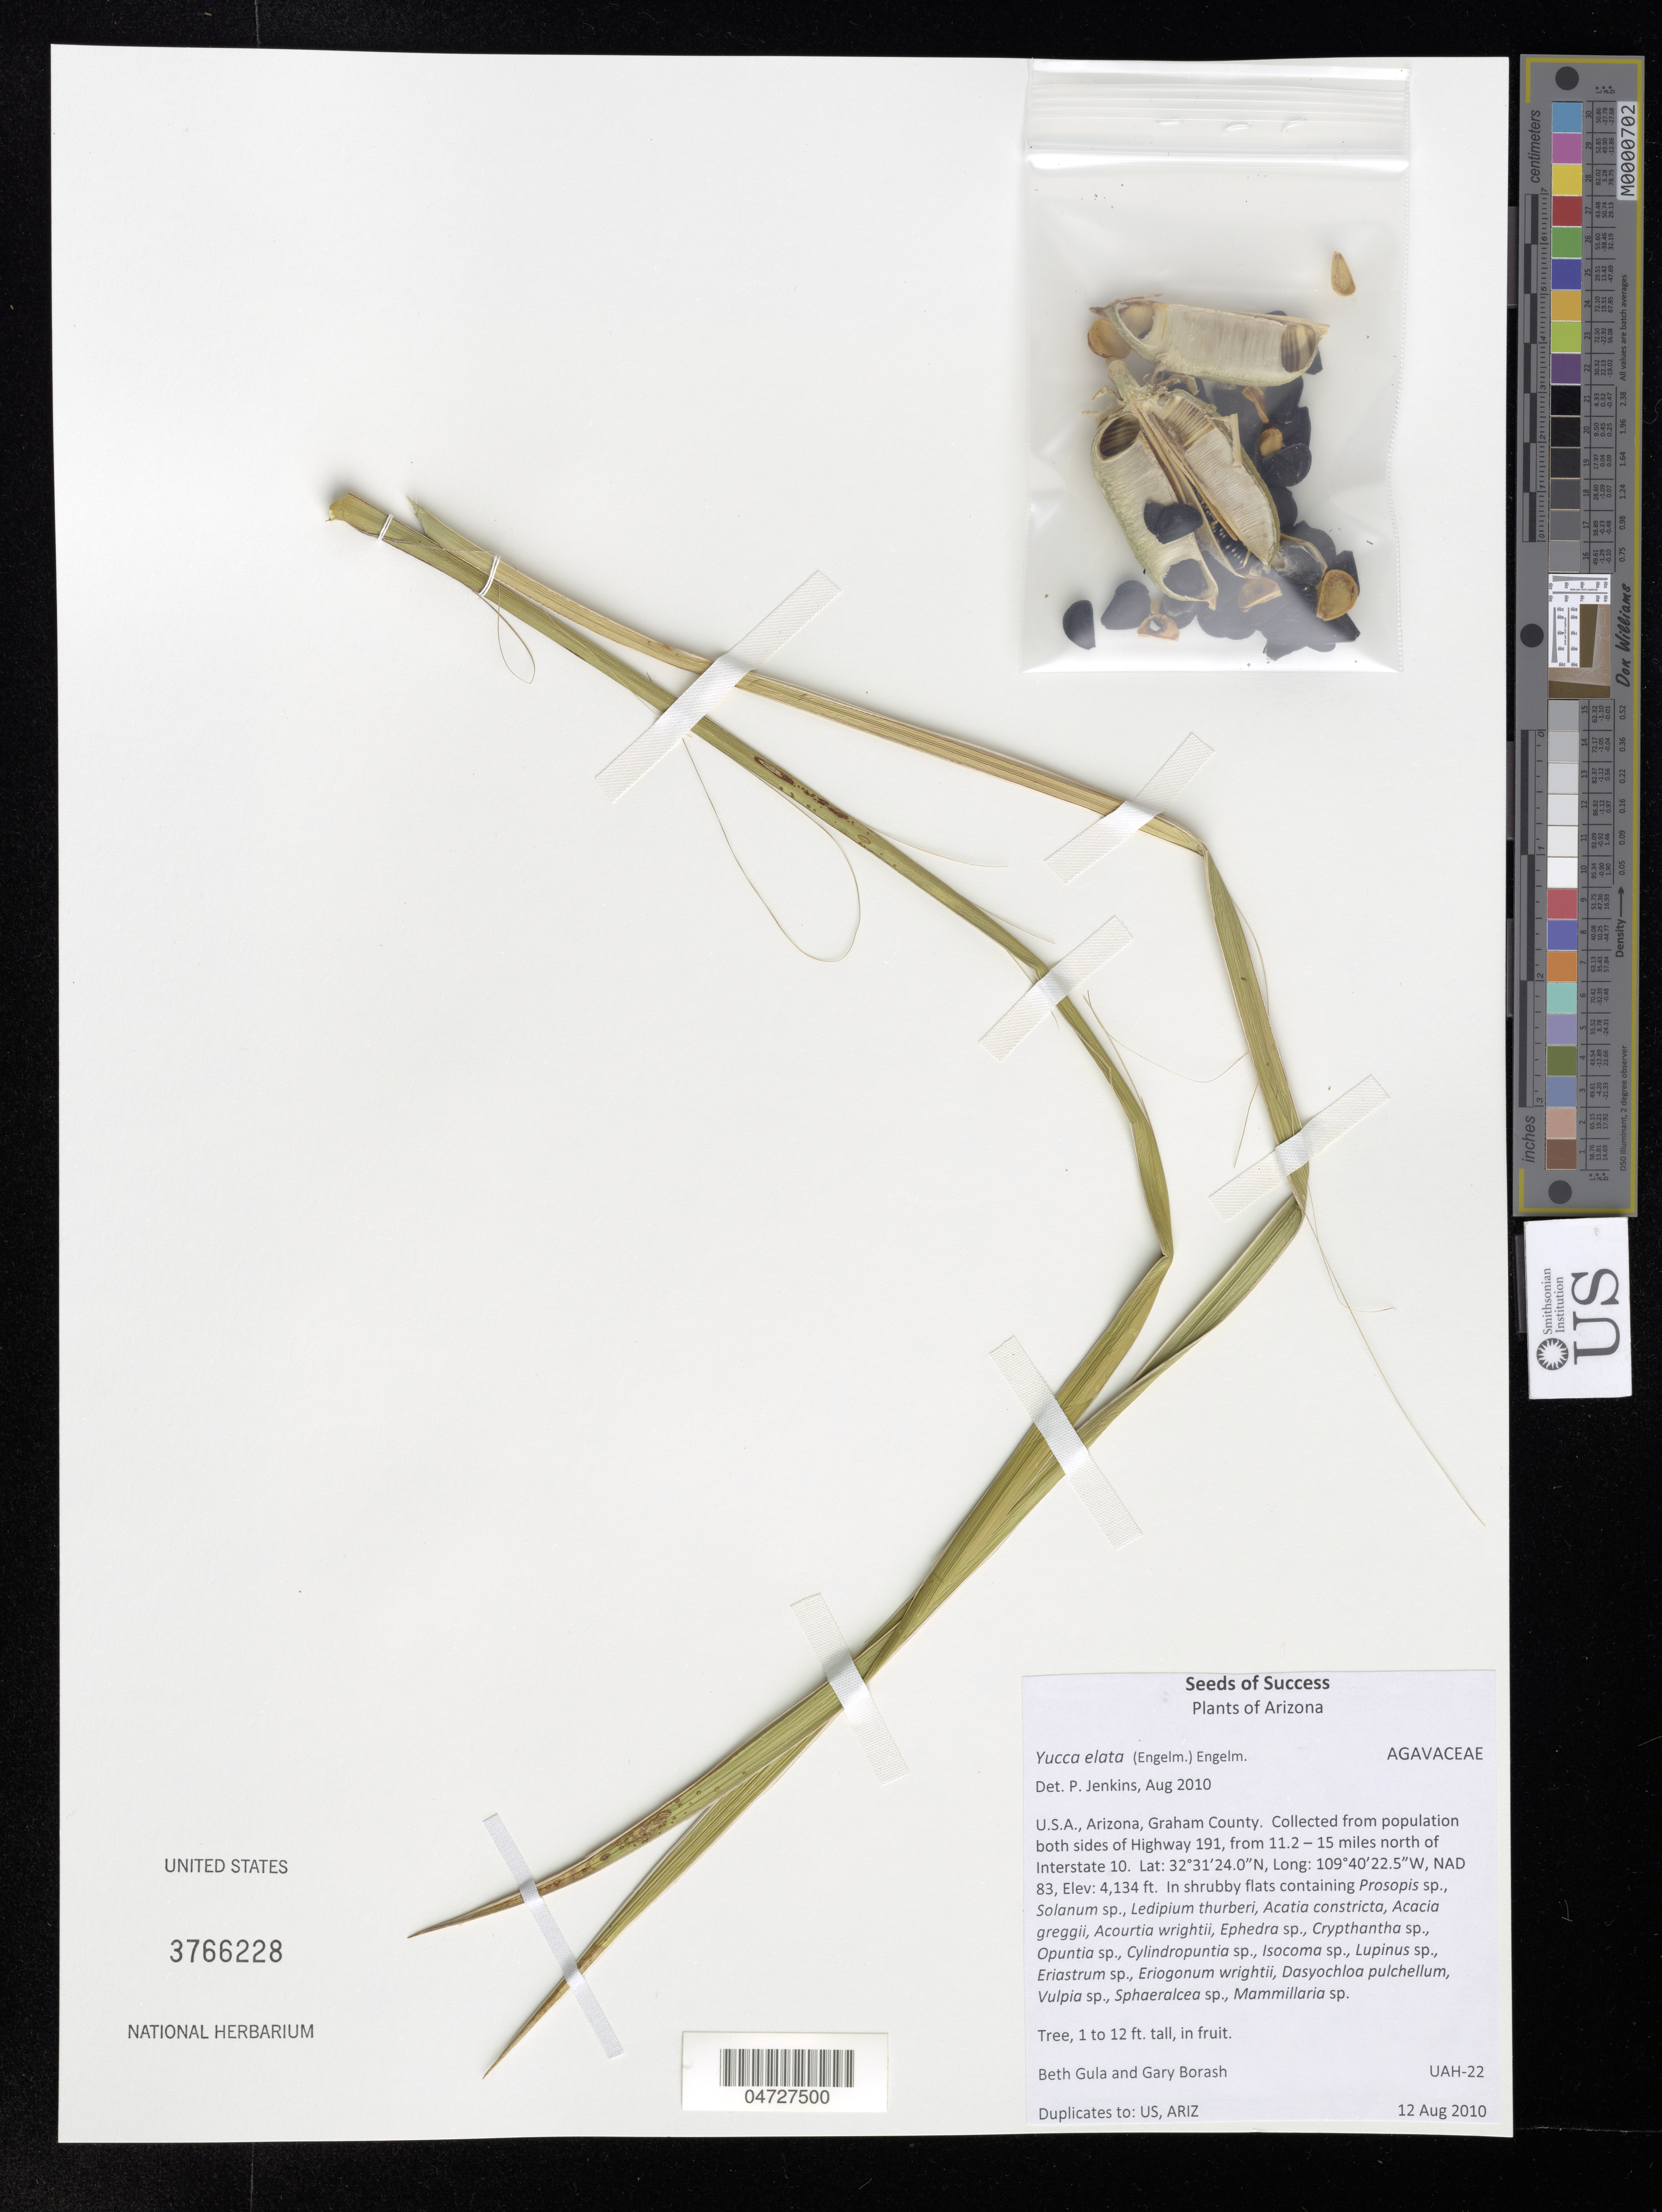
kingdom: Plantae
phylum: Tracheophyta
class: Liliopsida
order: Asparagales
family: Asparagaceae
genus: Yucca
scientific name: Yucca elata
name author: (Engelm.) Engelm.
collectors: B. Gula & G. Borash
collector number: UAH-22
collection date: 2010-08-12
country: United States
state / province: Arizona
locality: Graham County. Collected from population both sides of Highway 191, from 11.2 - 15 miles north of Interstate 10.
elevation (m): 1260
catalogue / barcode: US 3766228